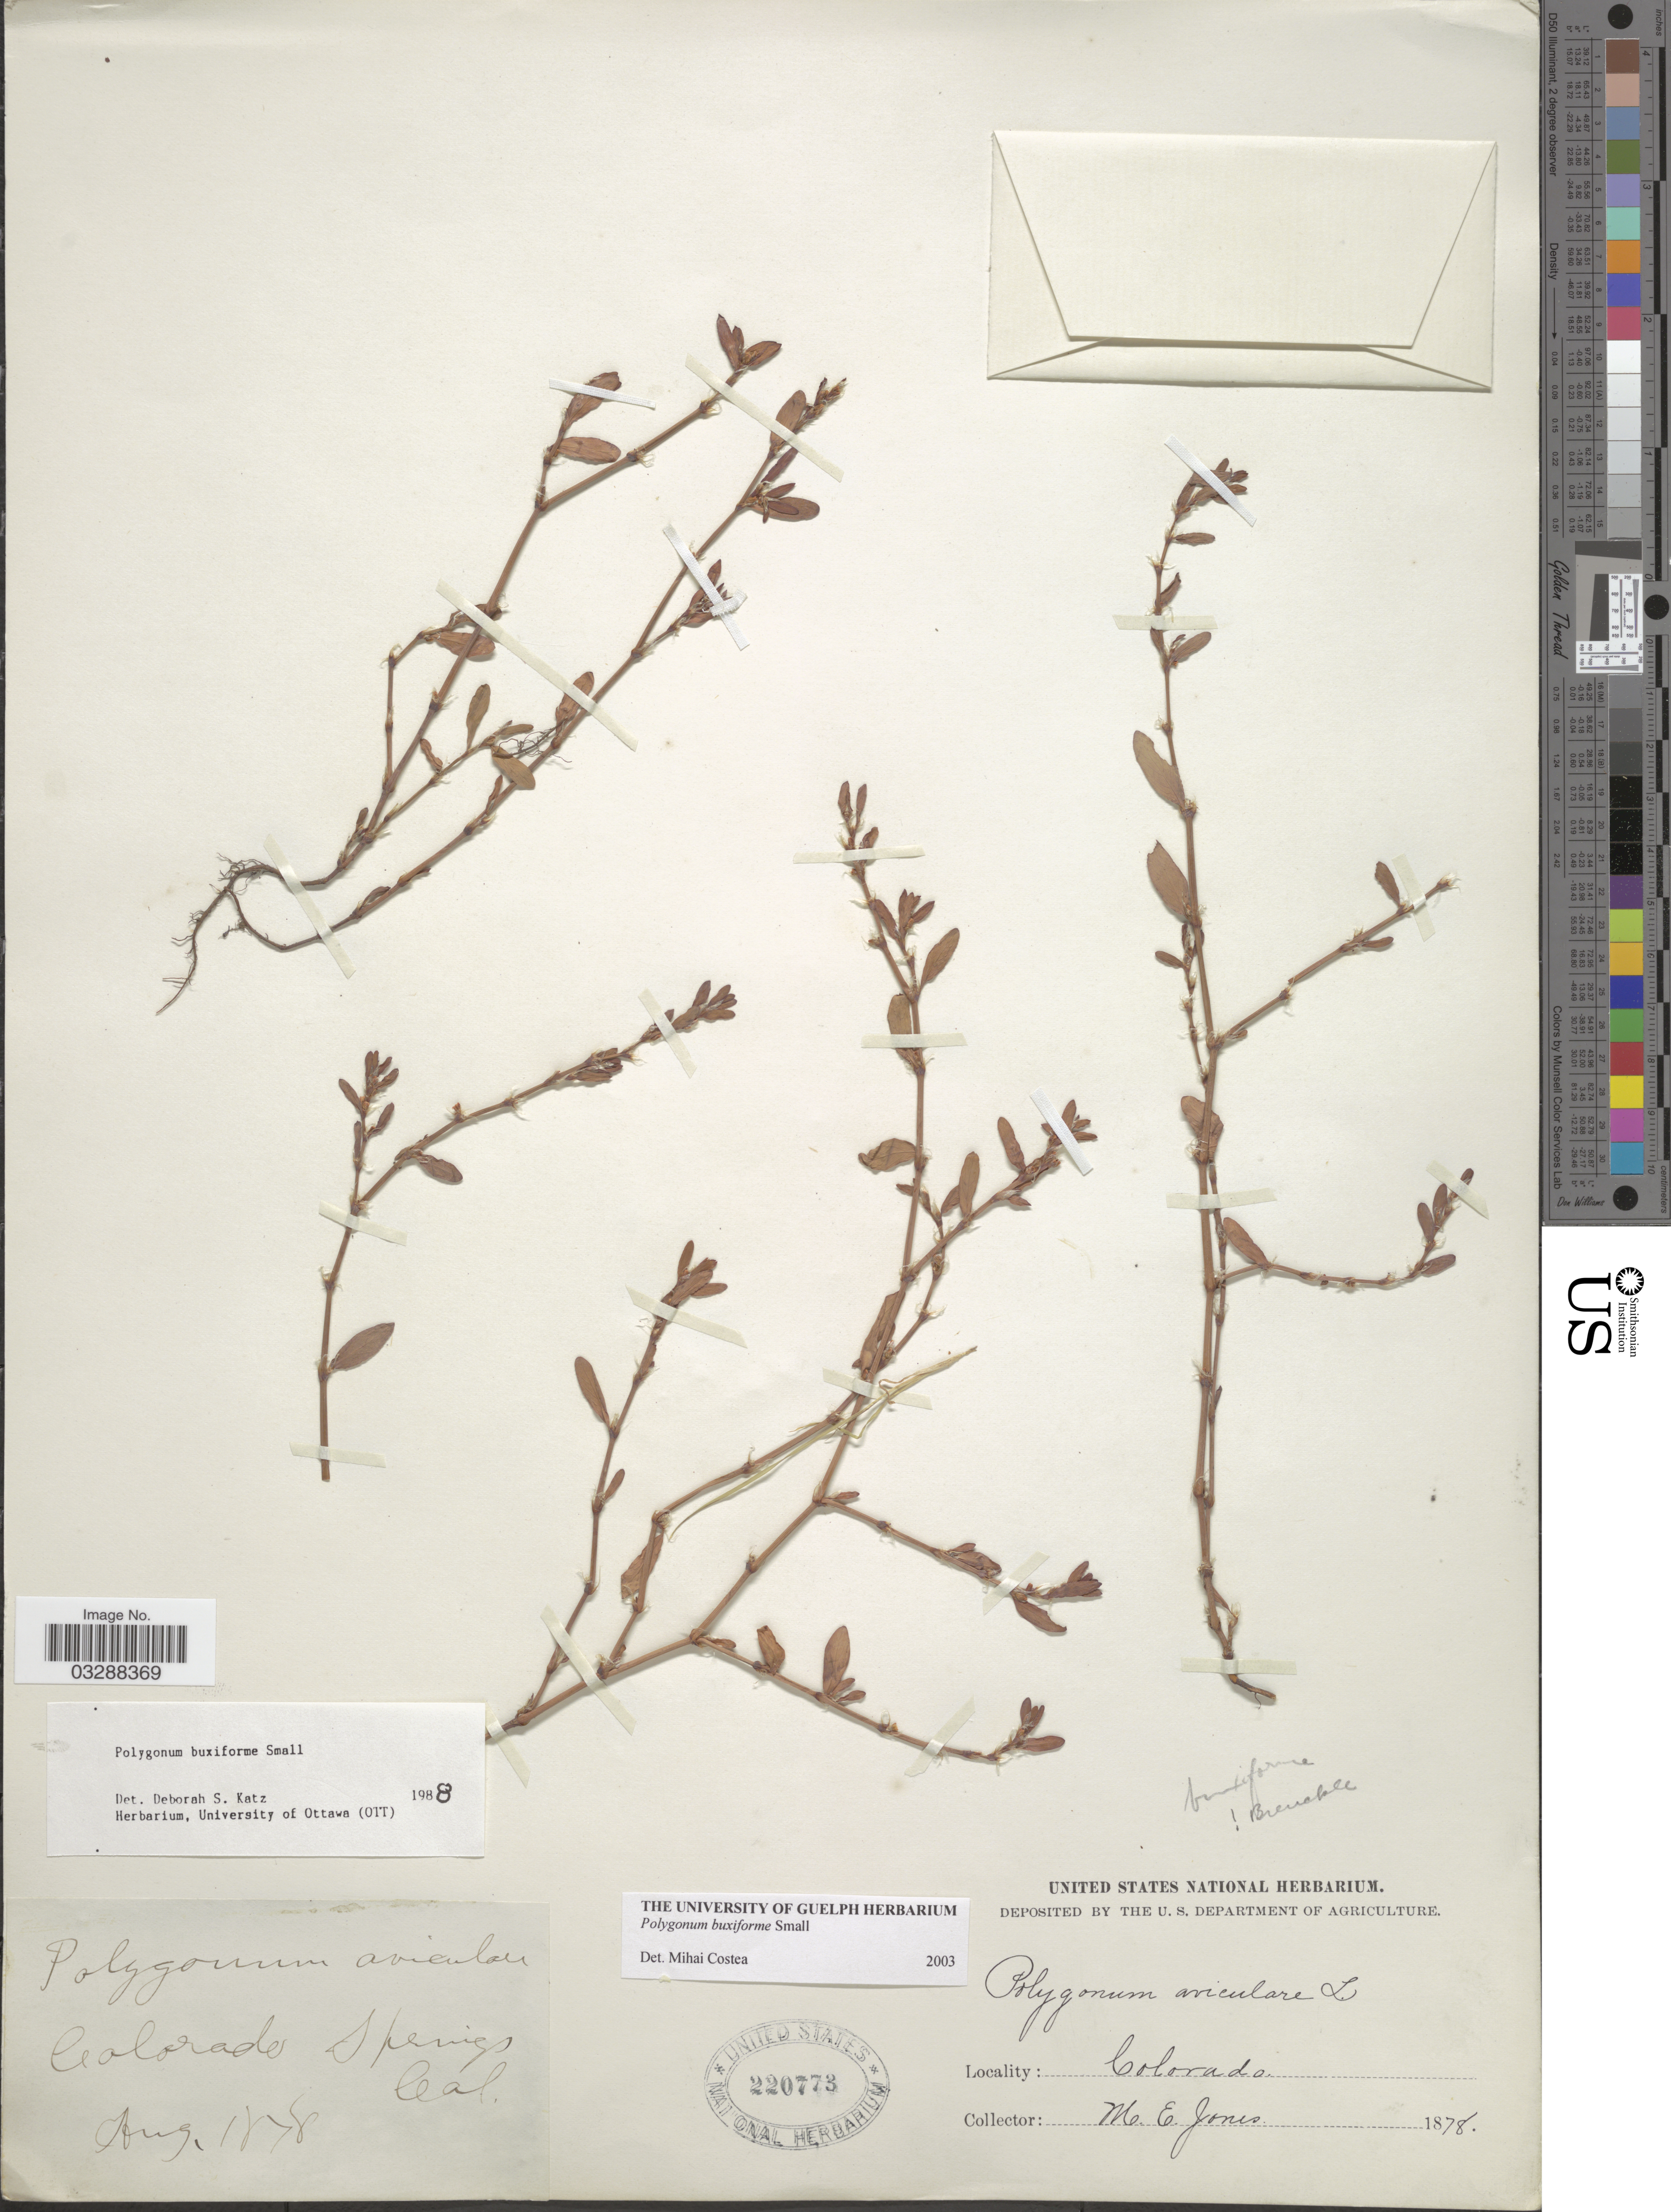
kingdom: Plantae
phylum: Tracheophyta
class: Magnoliopsida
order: Caryophyllales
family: Polygonaceae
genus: Polygonum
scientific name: Polygonum buxiforme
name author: Small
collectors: M. E. Jones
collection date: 1878-08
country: United States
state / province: Colorado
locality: Colorado Springs.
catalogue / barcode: US 220773